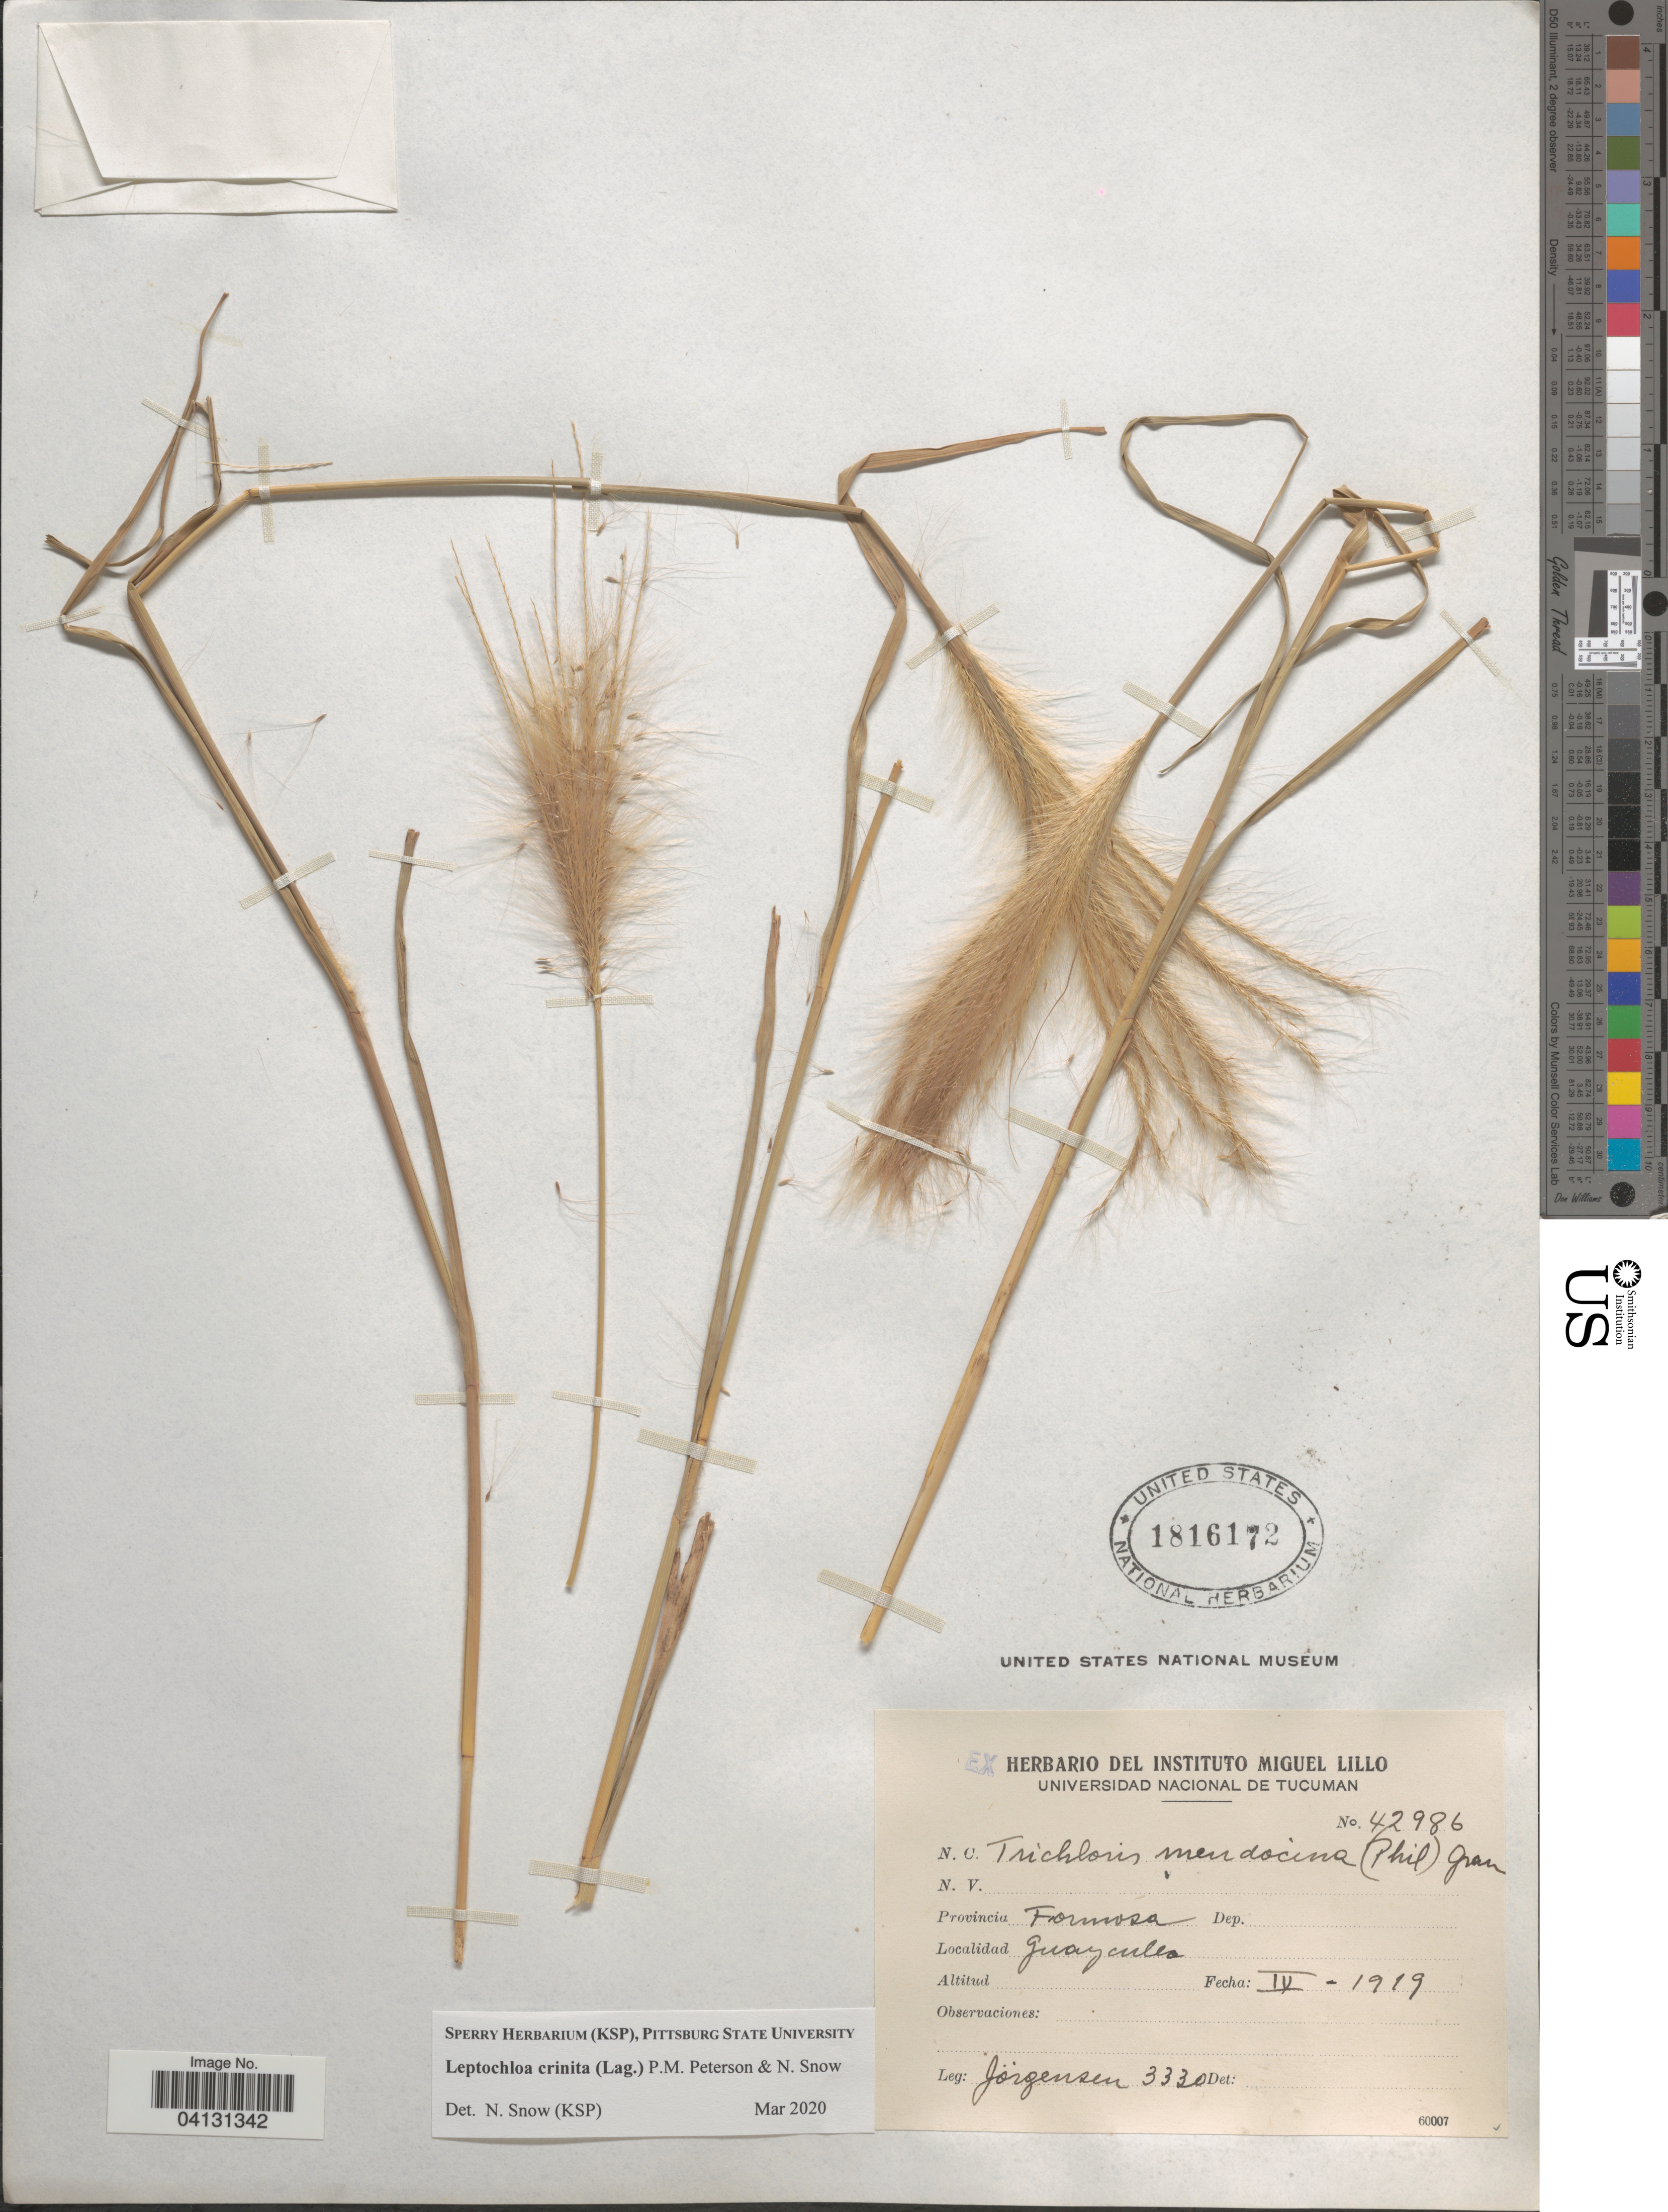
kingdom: Plantae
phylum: Tracheophyta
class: Liliopsida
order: Poales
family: Poaceae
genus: Leptochloa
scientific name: Leptochloa crinita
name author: (Lag.) P.M. Peterson & N. Snow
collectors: Jorgensen, --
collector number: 3330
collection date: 1919-04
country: Argentina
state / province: Formosa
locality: Guayculla [interpreted].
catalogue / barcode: US 1816172